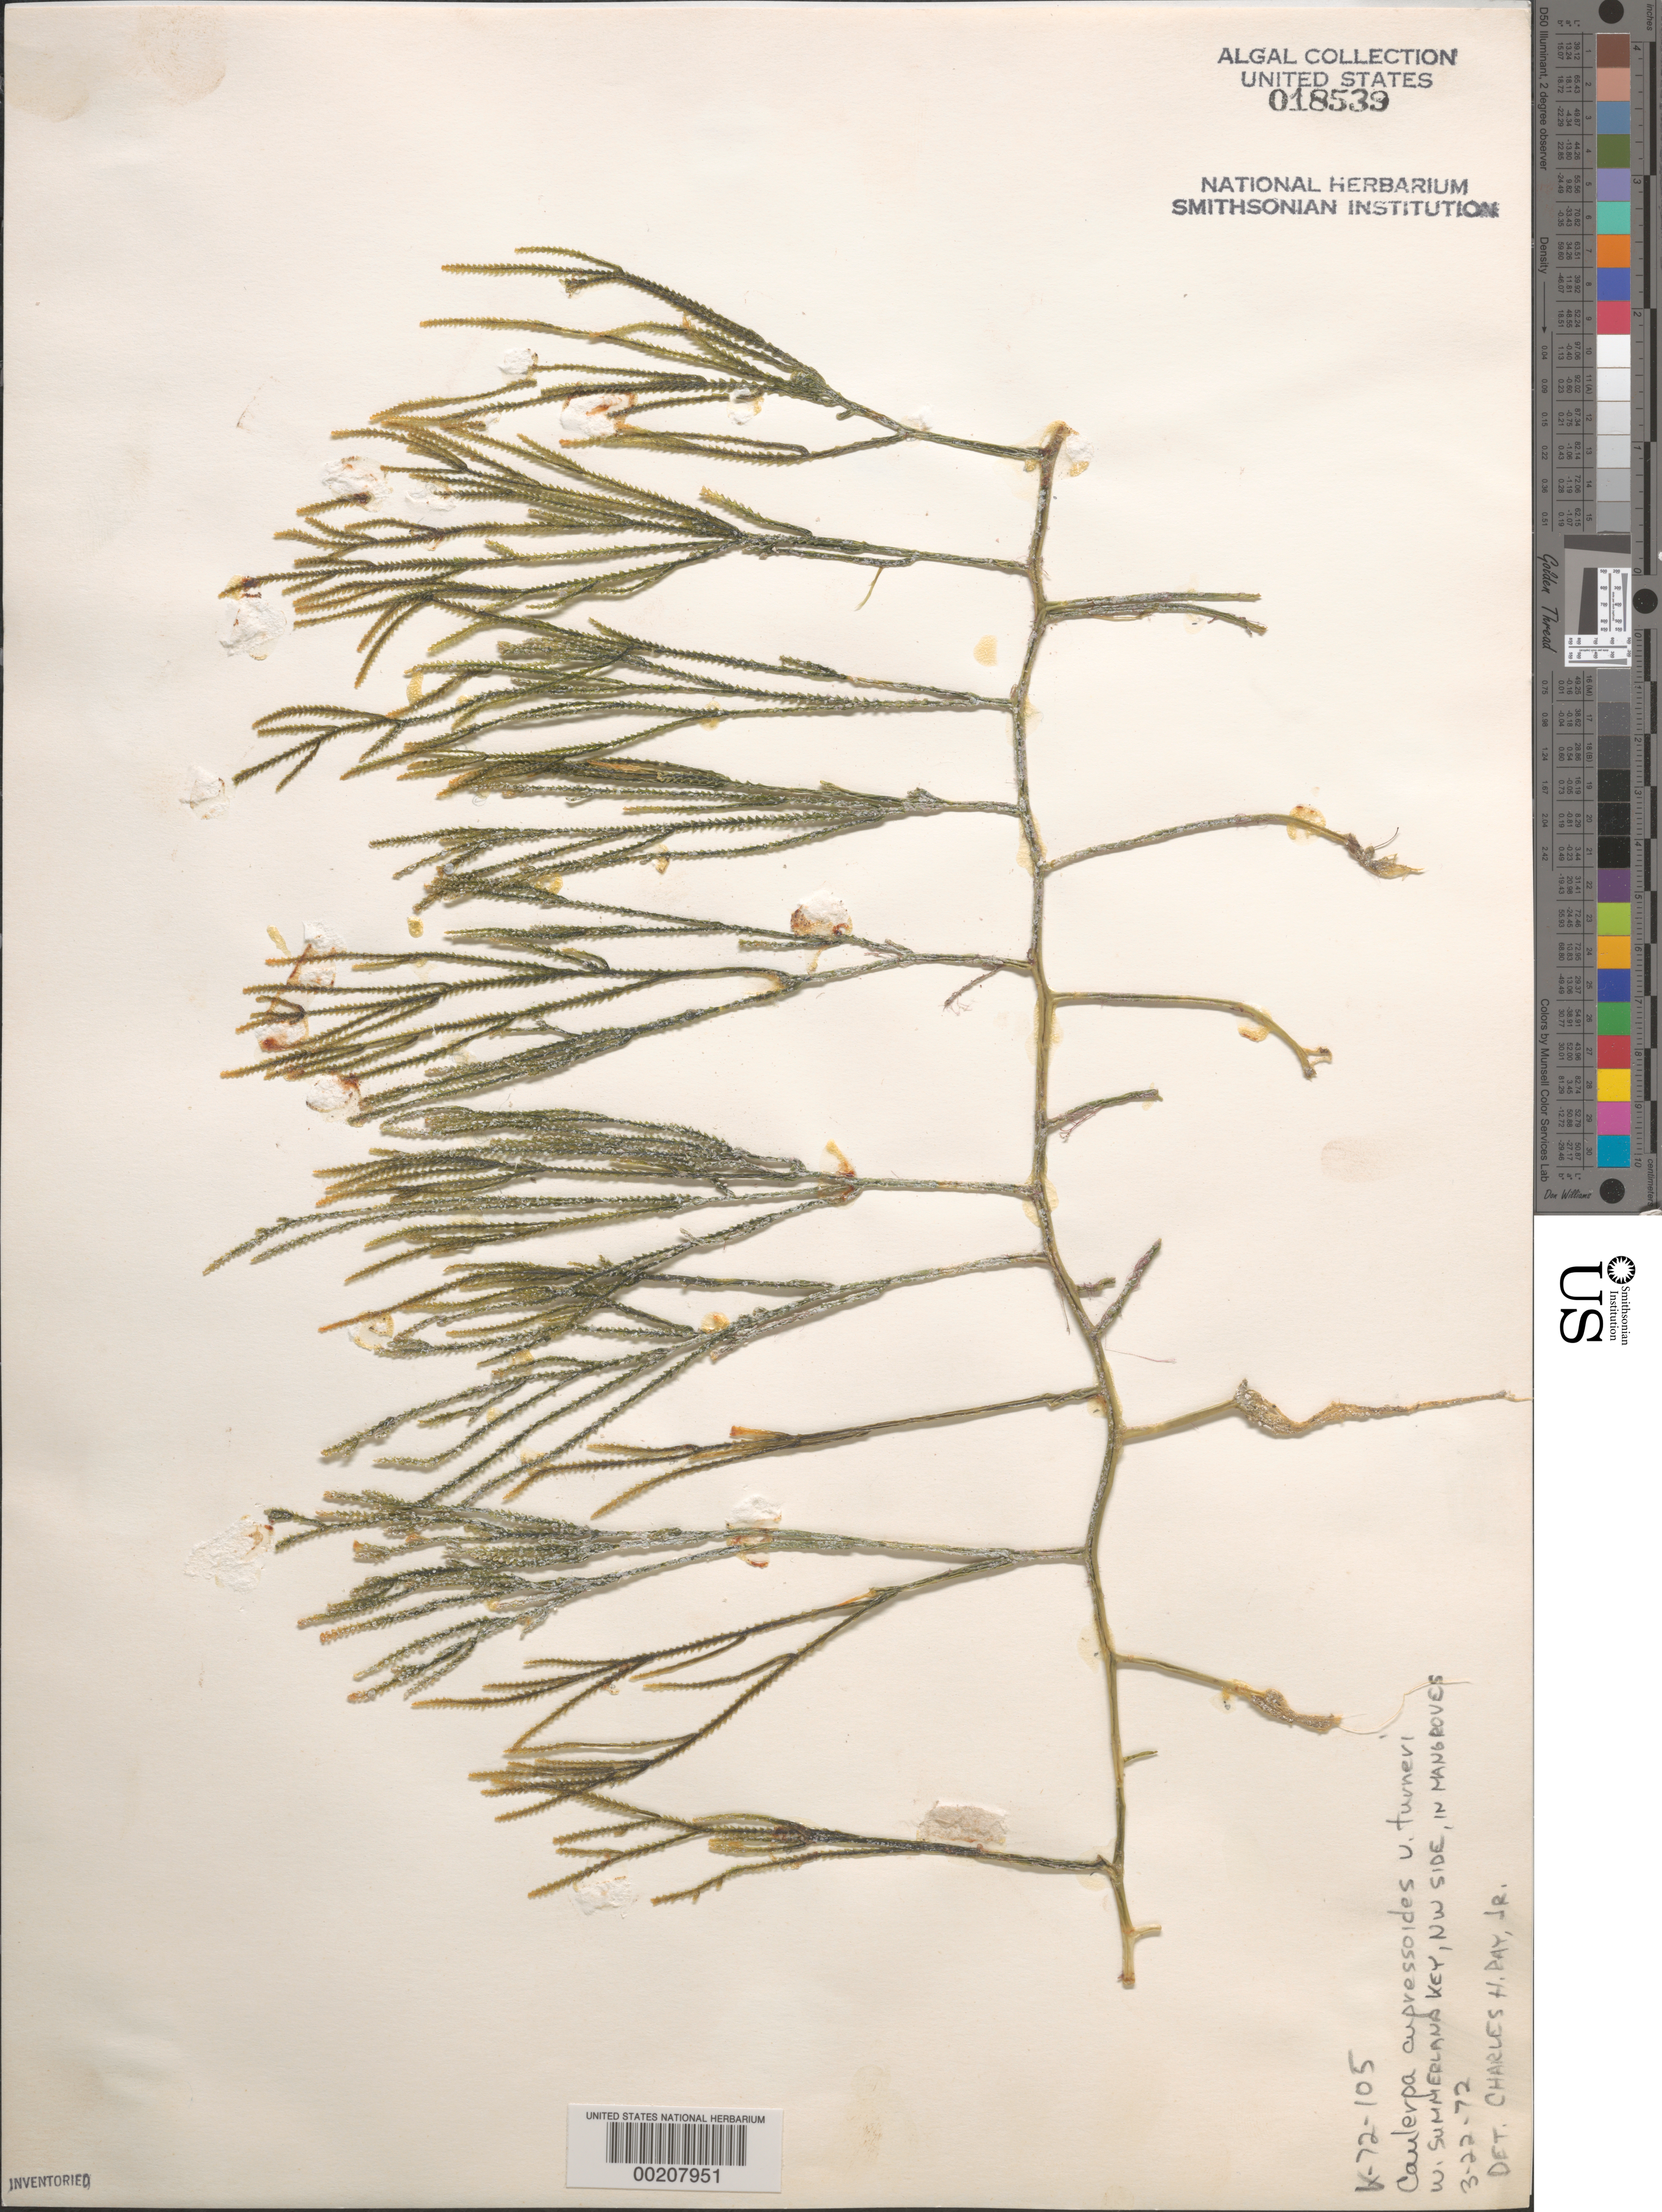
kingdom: Plantae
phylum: Chlorophyta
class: Ulvophyceae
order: Bryopsidales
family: Caulerpaceae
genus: Caulerpa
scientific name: Caulerpa cupressoides var. turneri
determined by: Ray Jr., C. H.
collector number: K-72-105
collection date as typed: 22 Mar 1972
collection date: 1972-03-22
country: United States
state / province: Florida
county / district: Monroe County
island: West Summerland Key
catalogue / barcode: US 18539